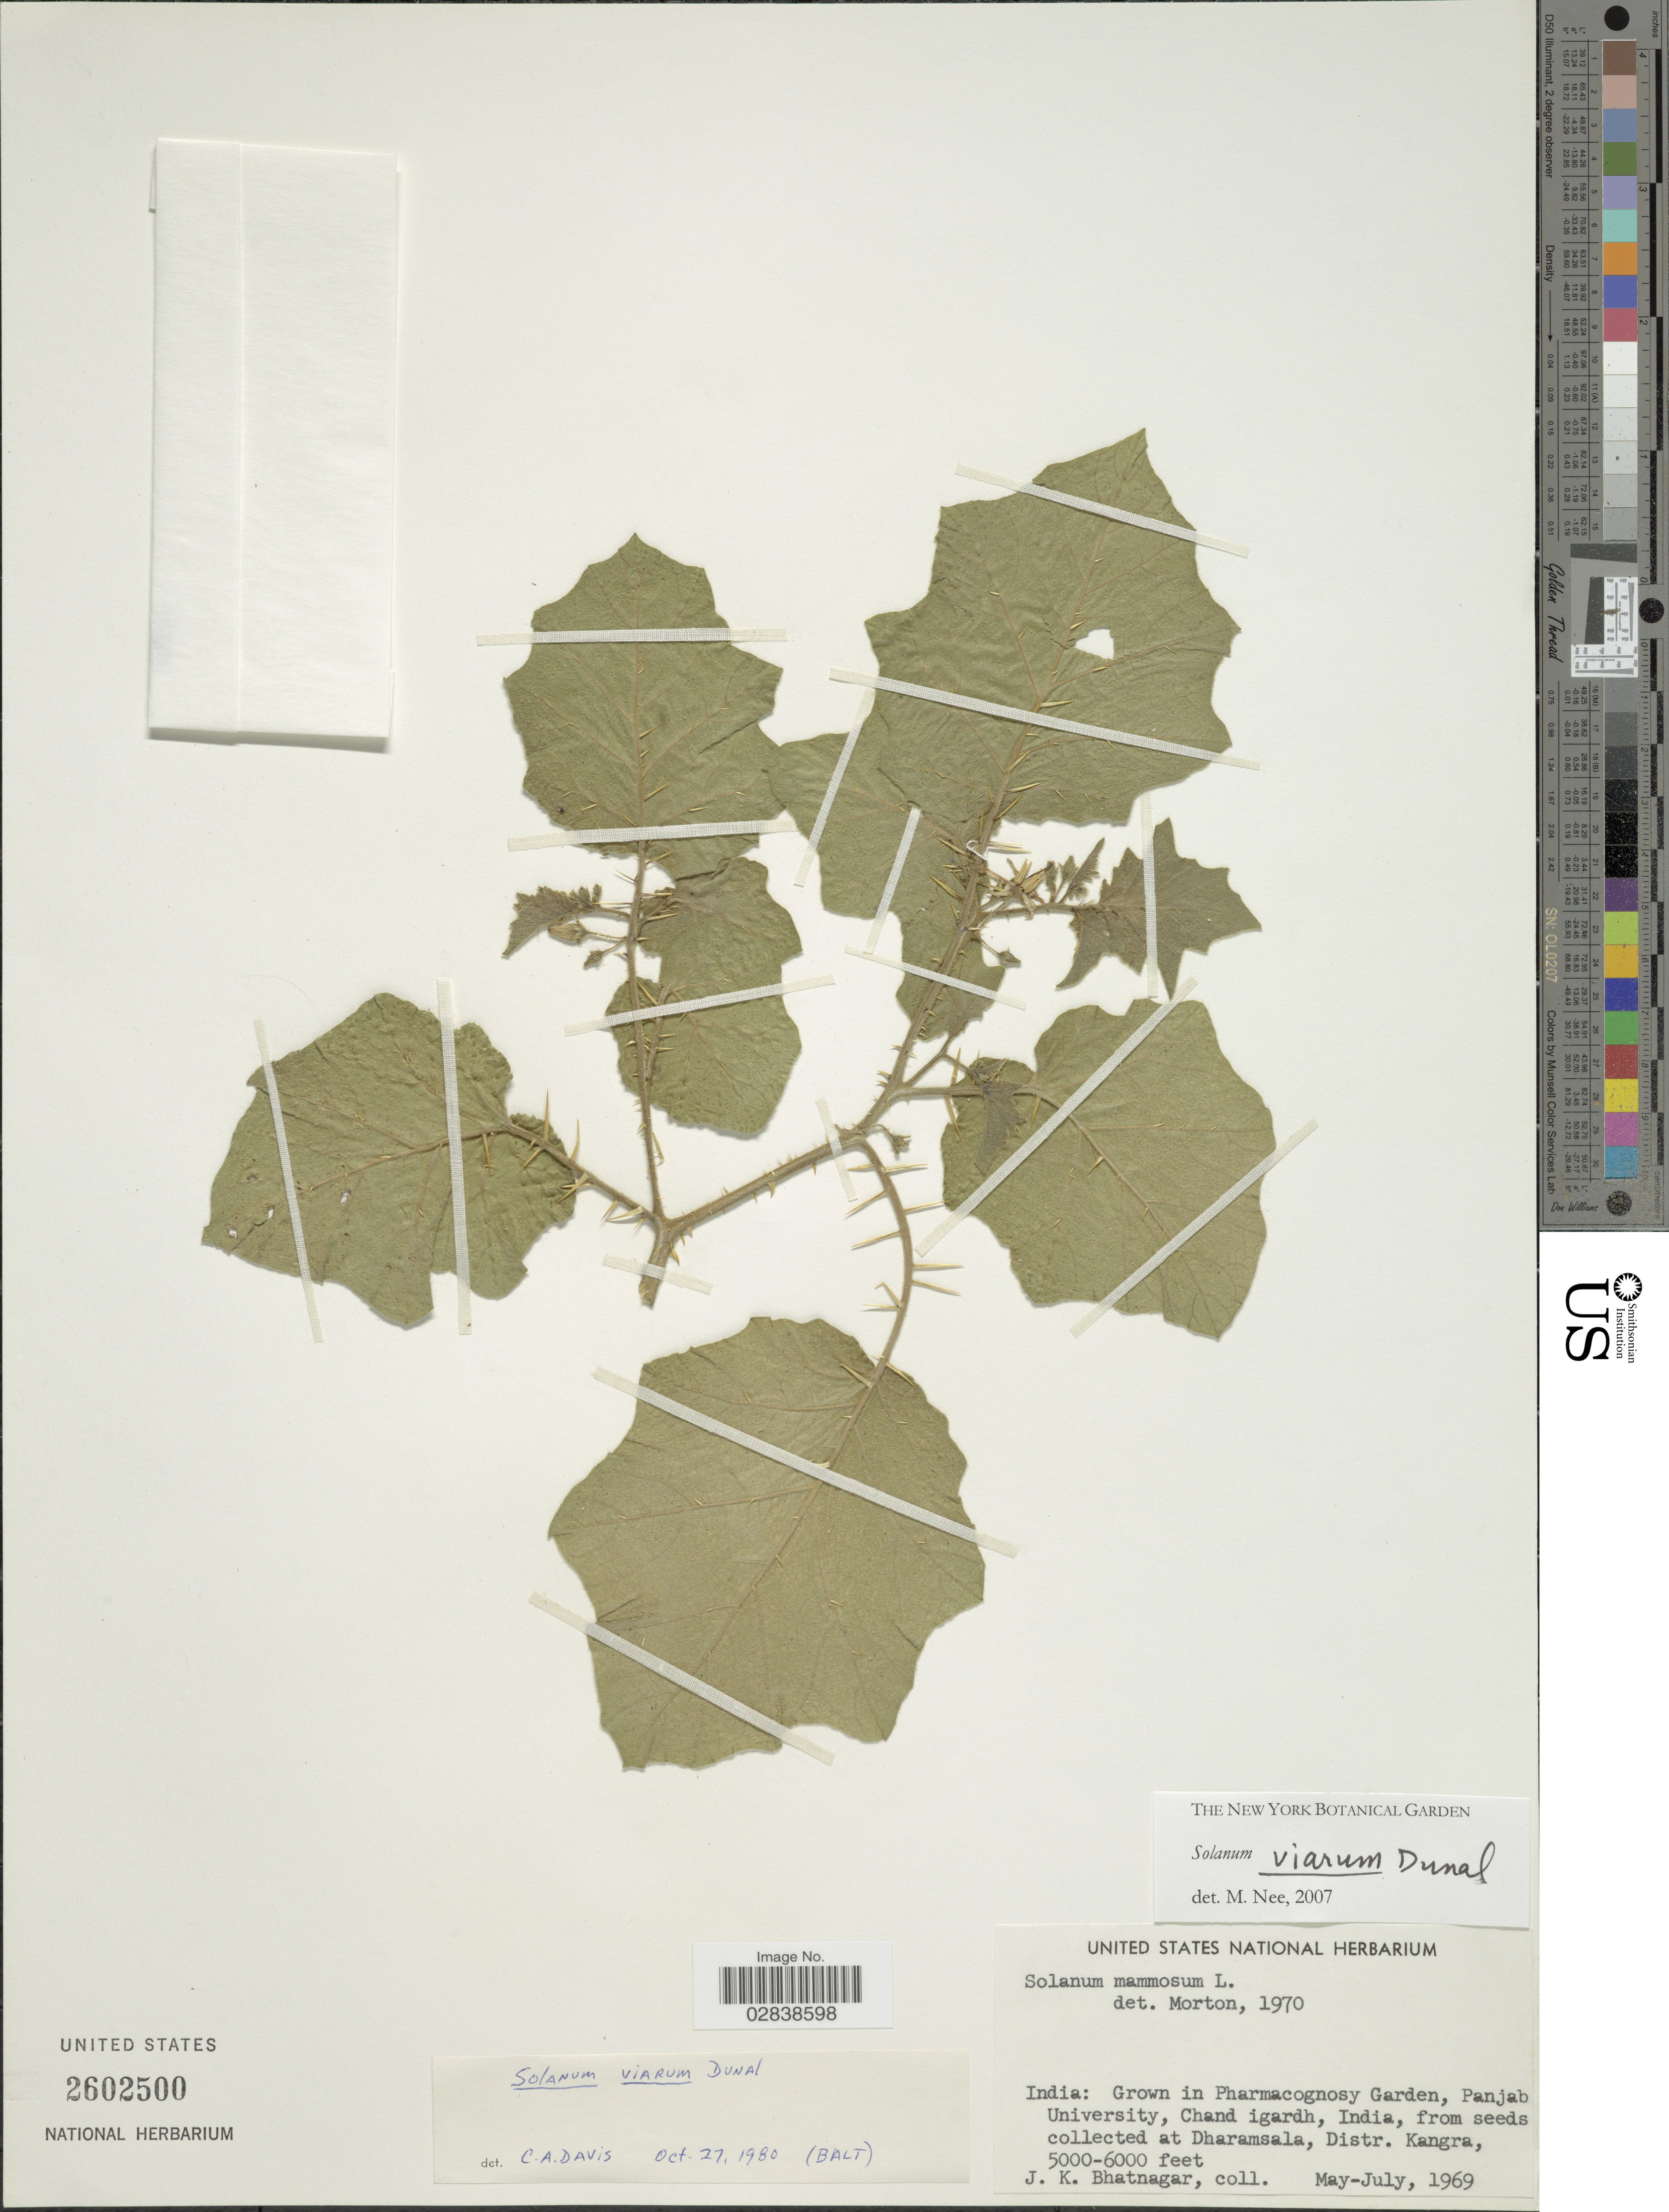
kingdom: Plantae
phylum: Tracheophyta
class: Magnoliopsida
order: Solanales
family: Solanaceae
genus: Solanum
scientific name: Solanum viarum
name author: Dunal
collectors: J. Bhatnagar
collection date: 1969-05/1969-07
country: India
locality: India: Grown in Pharmacognosy Garden, Panjab University, Chand igardh, India, from seeds collected at Dharamasala, Distr. Kangra.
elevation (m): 1524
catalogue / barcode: US 2602500